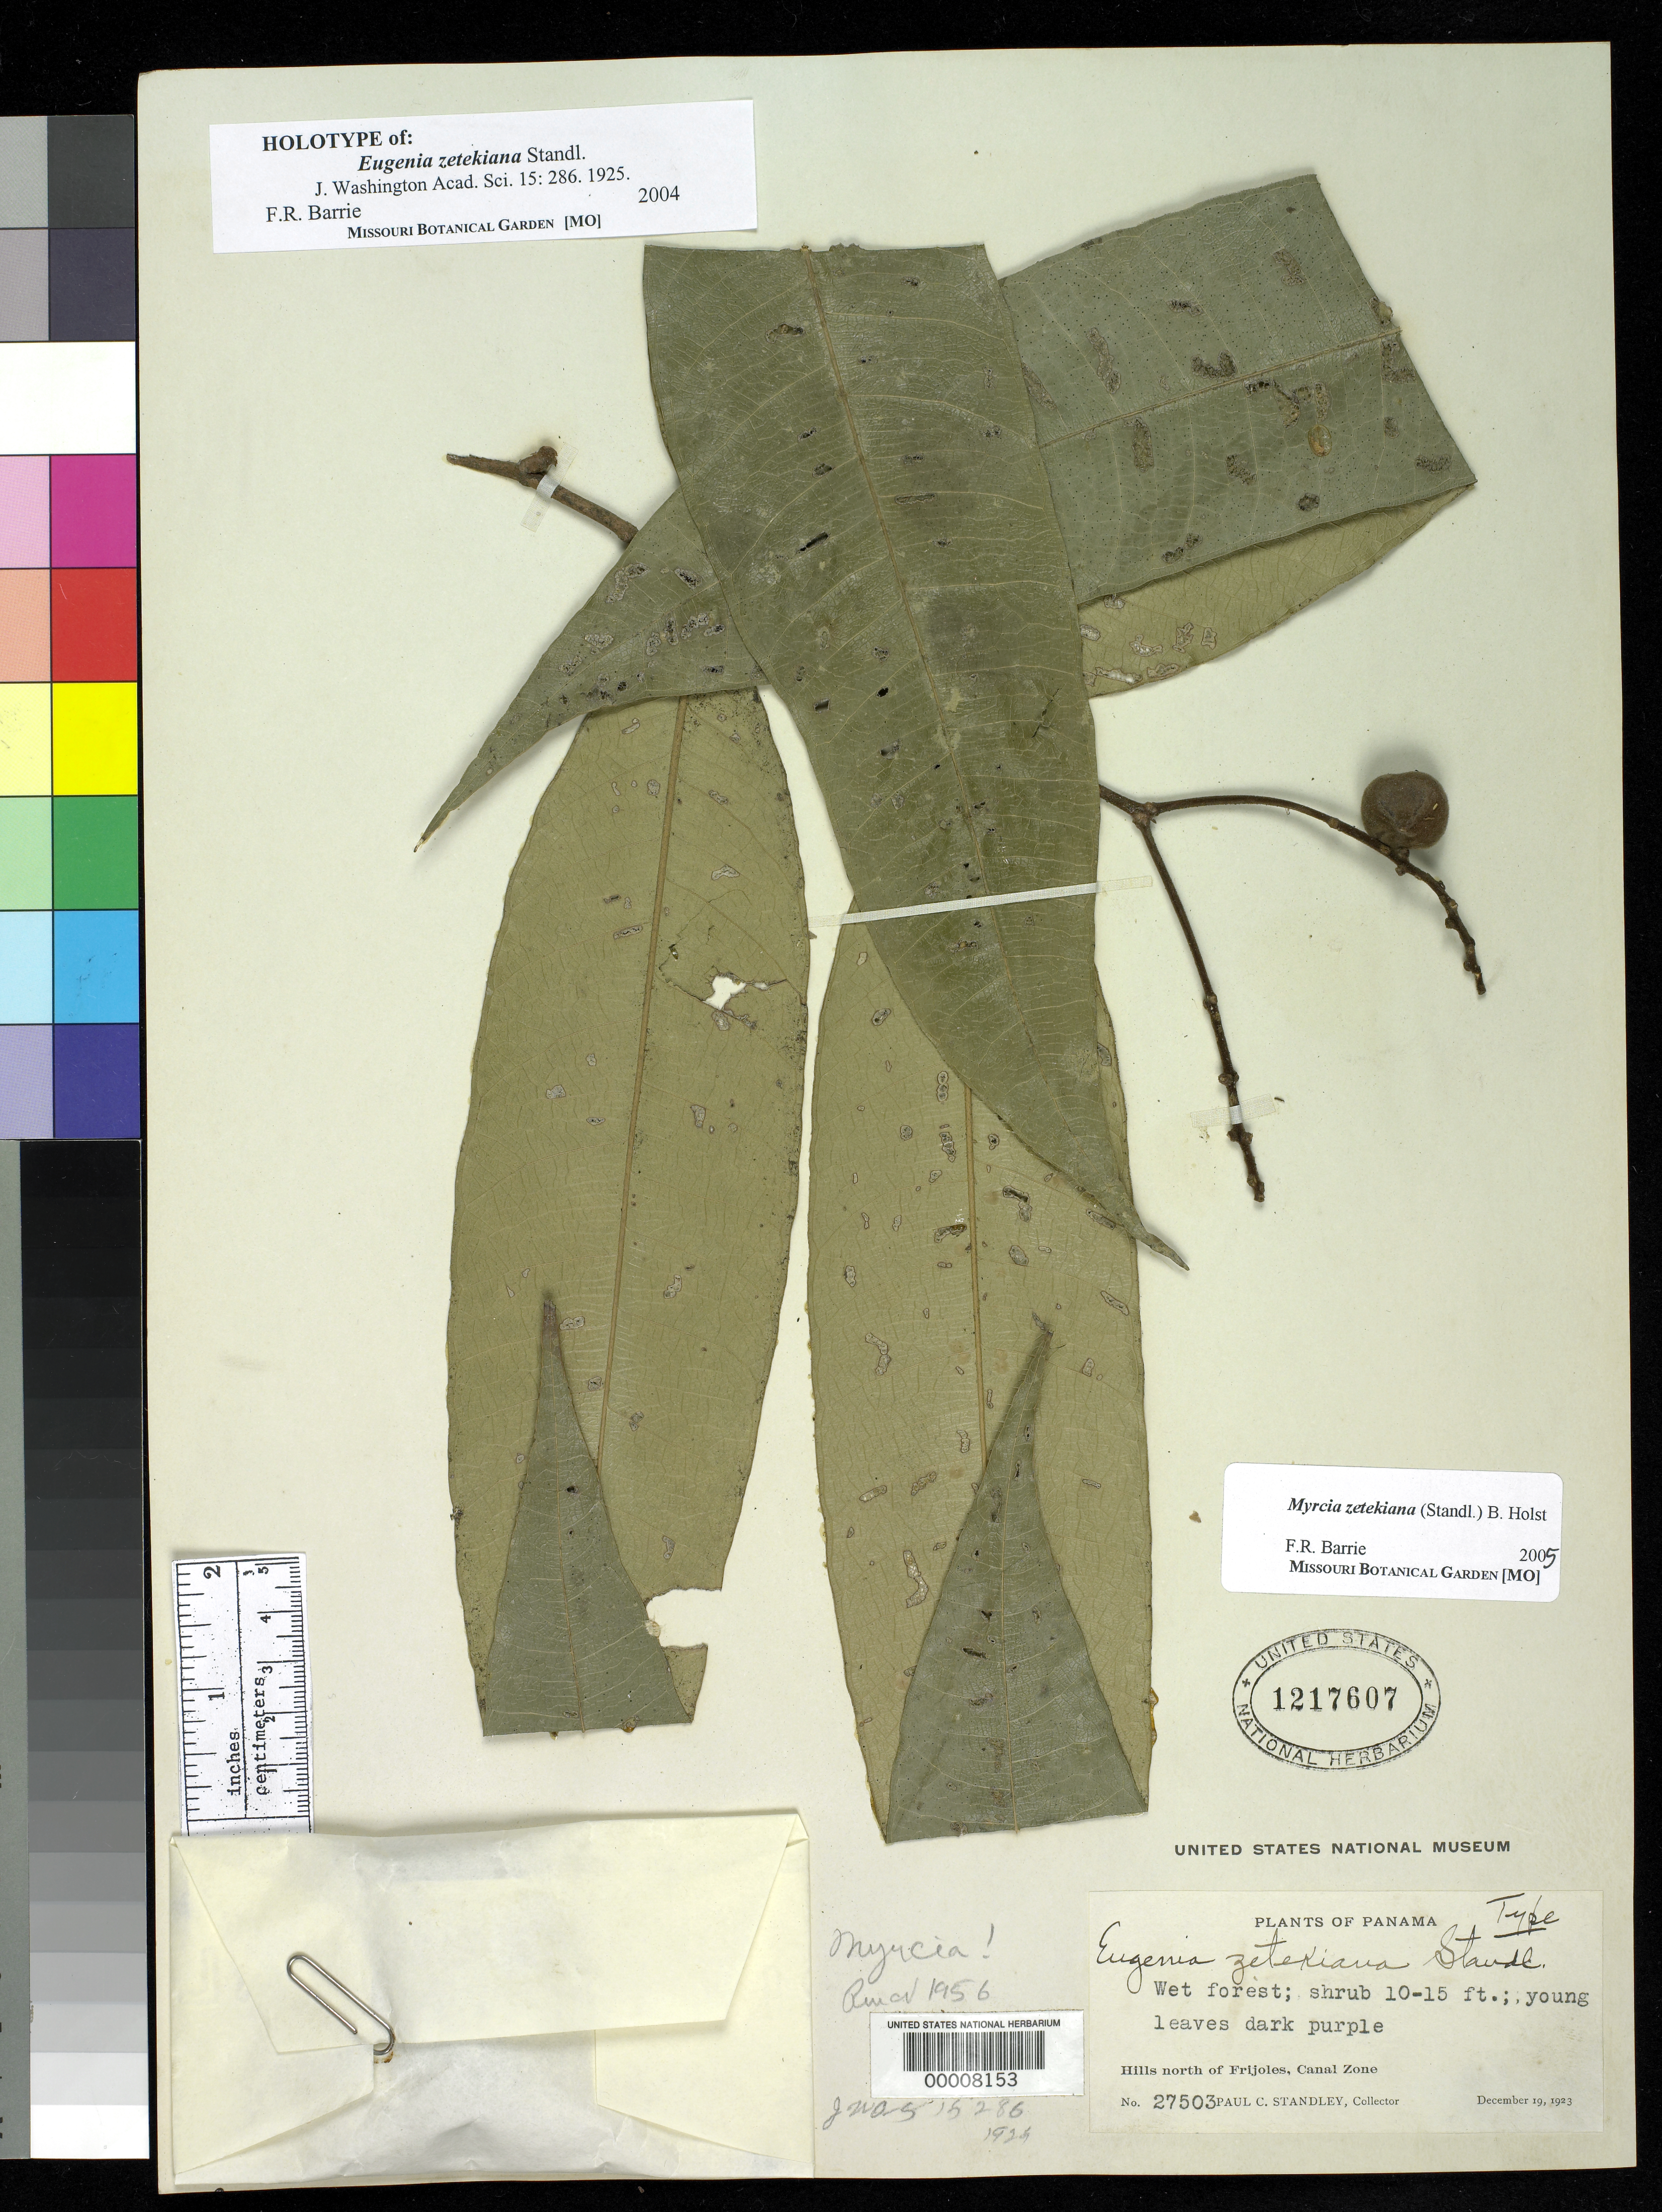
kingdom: Plantae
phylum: Tracheophyta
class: Magnoliopsida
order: Myrtales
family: Myrtaceae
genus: Eugenia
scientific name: Eugenia zetekiana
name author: Standl.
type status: Holotype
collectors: P. C. Standley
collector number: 27503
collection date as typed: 19 Dec 1923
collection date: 1923-12-19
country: Panama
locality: N of Frijoles.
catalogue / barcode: US 1217607